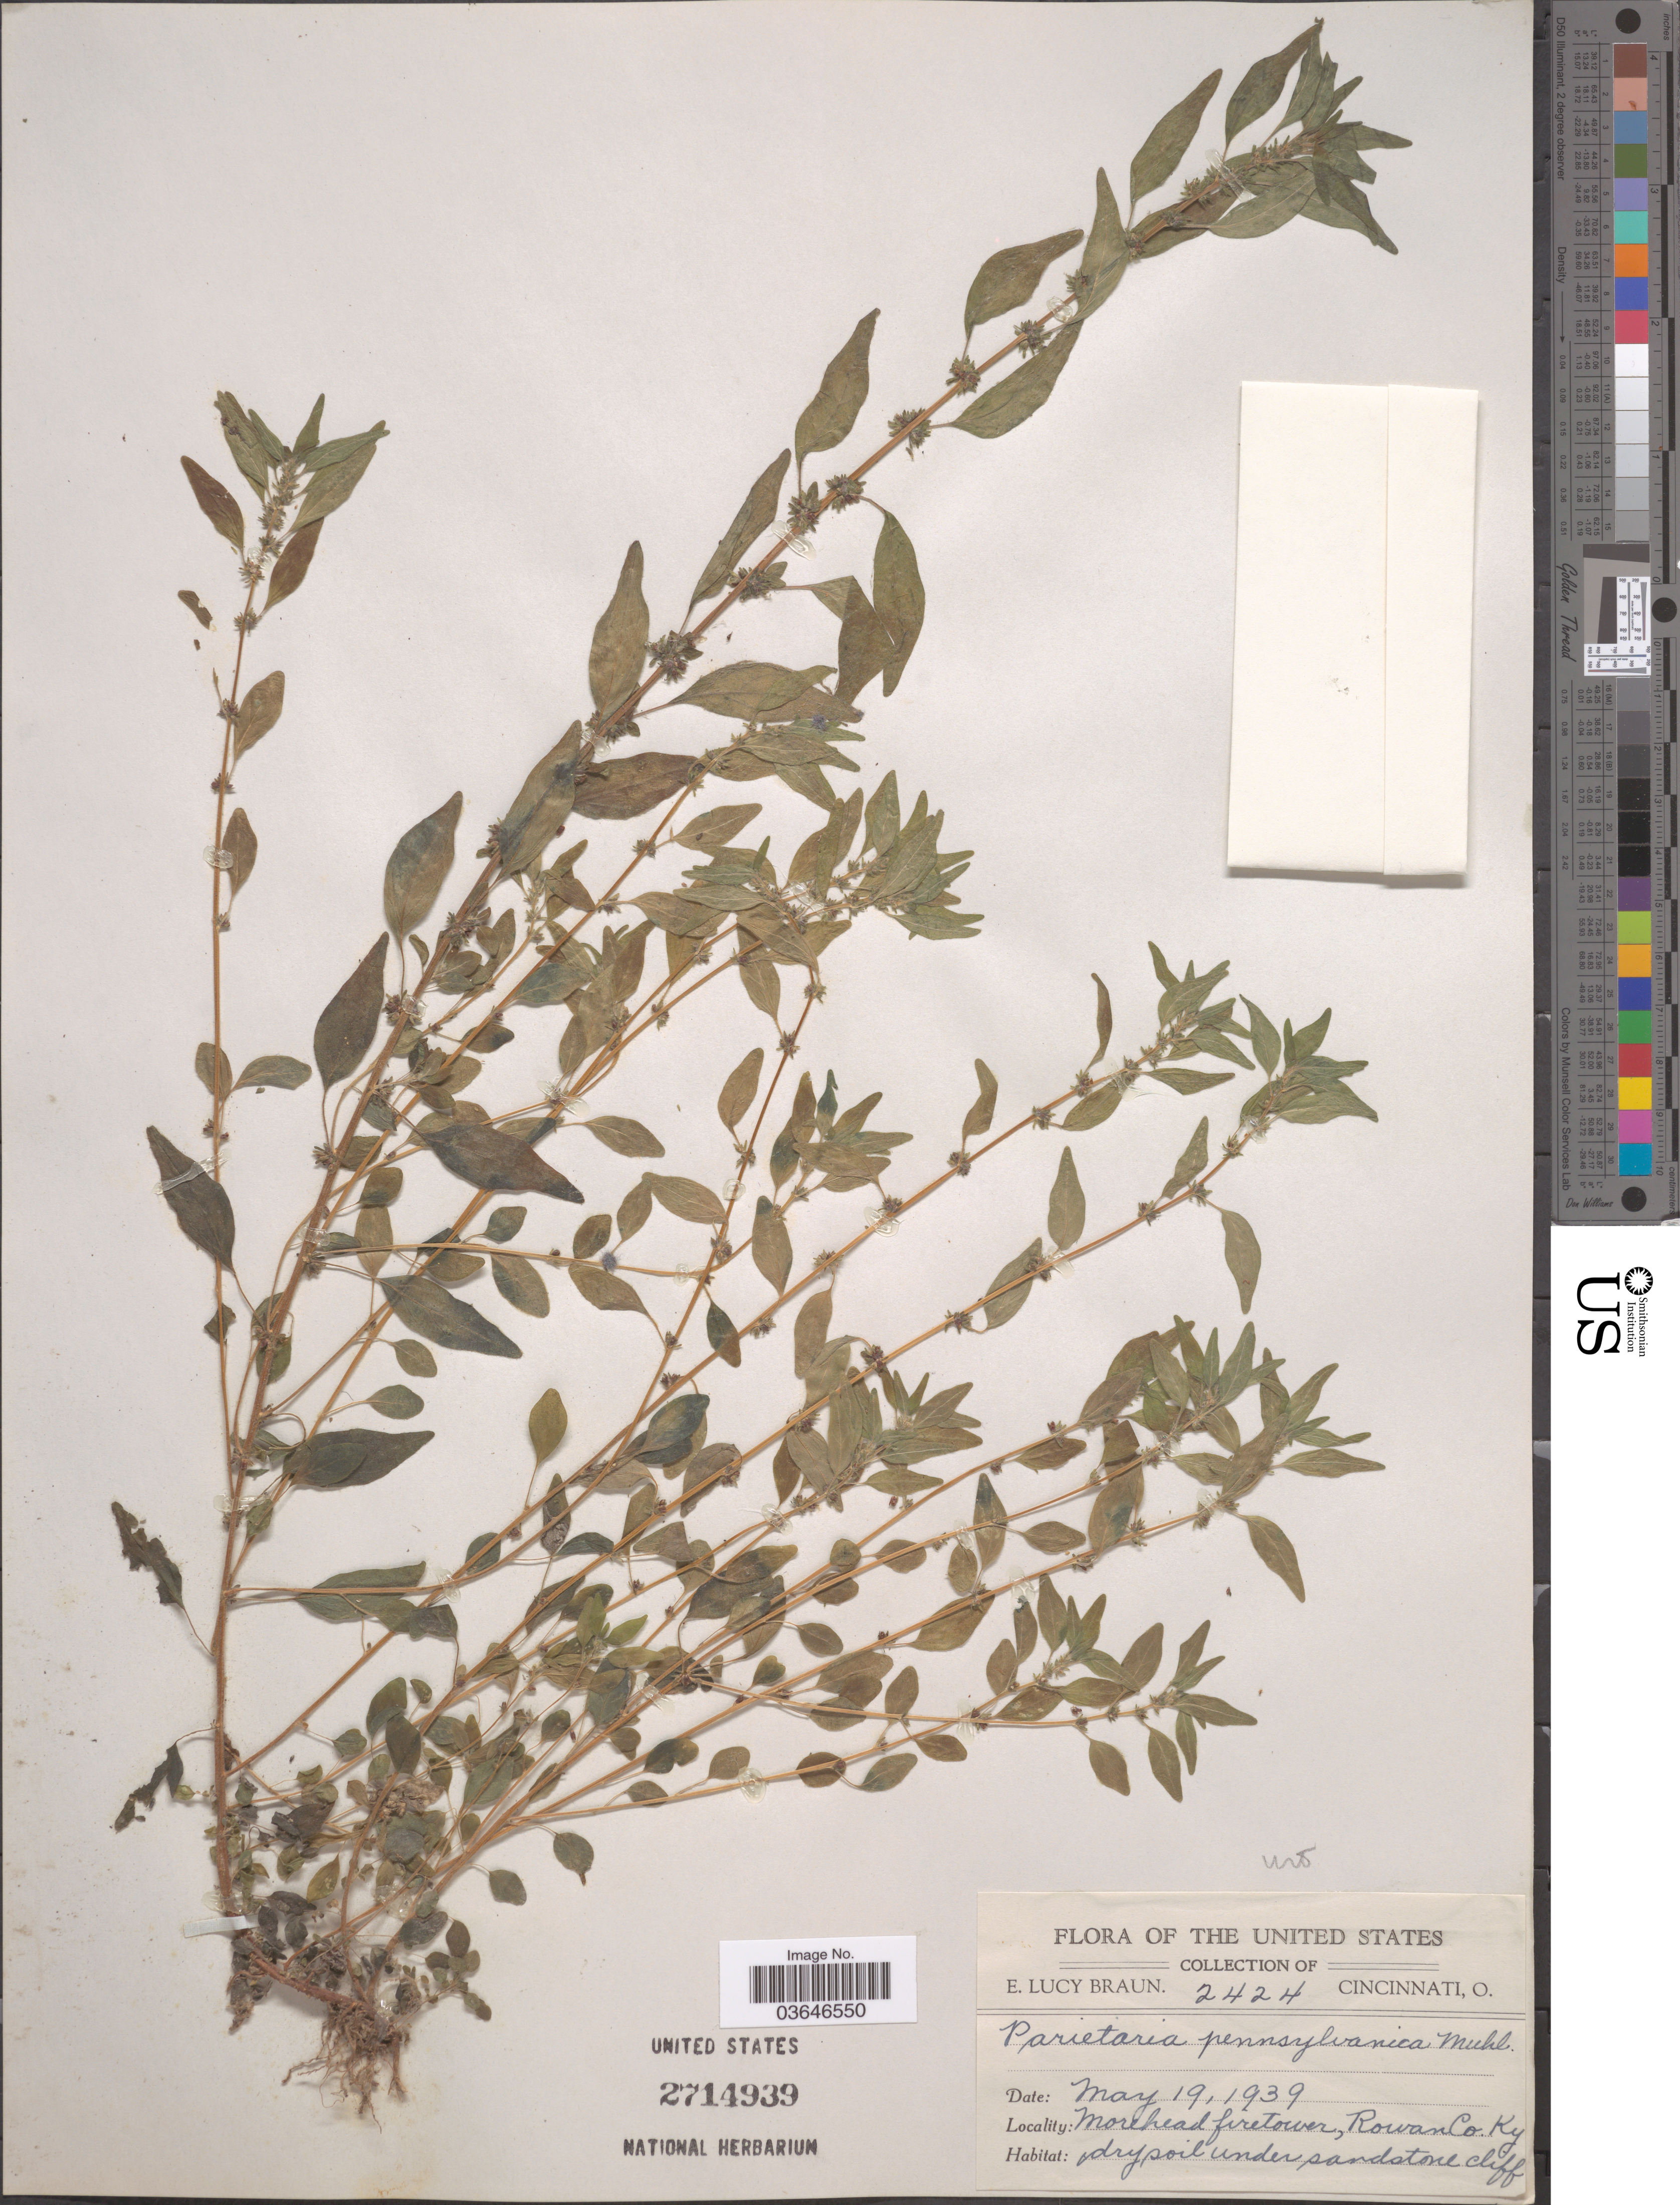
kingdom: Plantae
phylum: Tracheophyta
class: Magnoliopsida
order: Rosales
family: Urticaceae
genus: Parietaria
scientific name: Parietaria pensylvanica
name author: Muhl. ex Willd.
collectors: E. L. Braun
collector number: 2424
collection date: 1939-05-19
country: United States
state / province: Kentucky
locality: Morehead firetower, Rowan Co.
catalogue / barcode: US 2714939